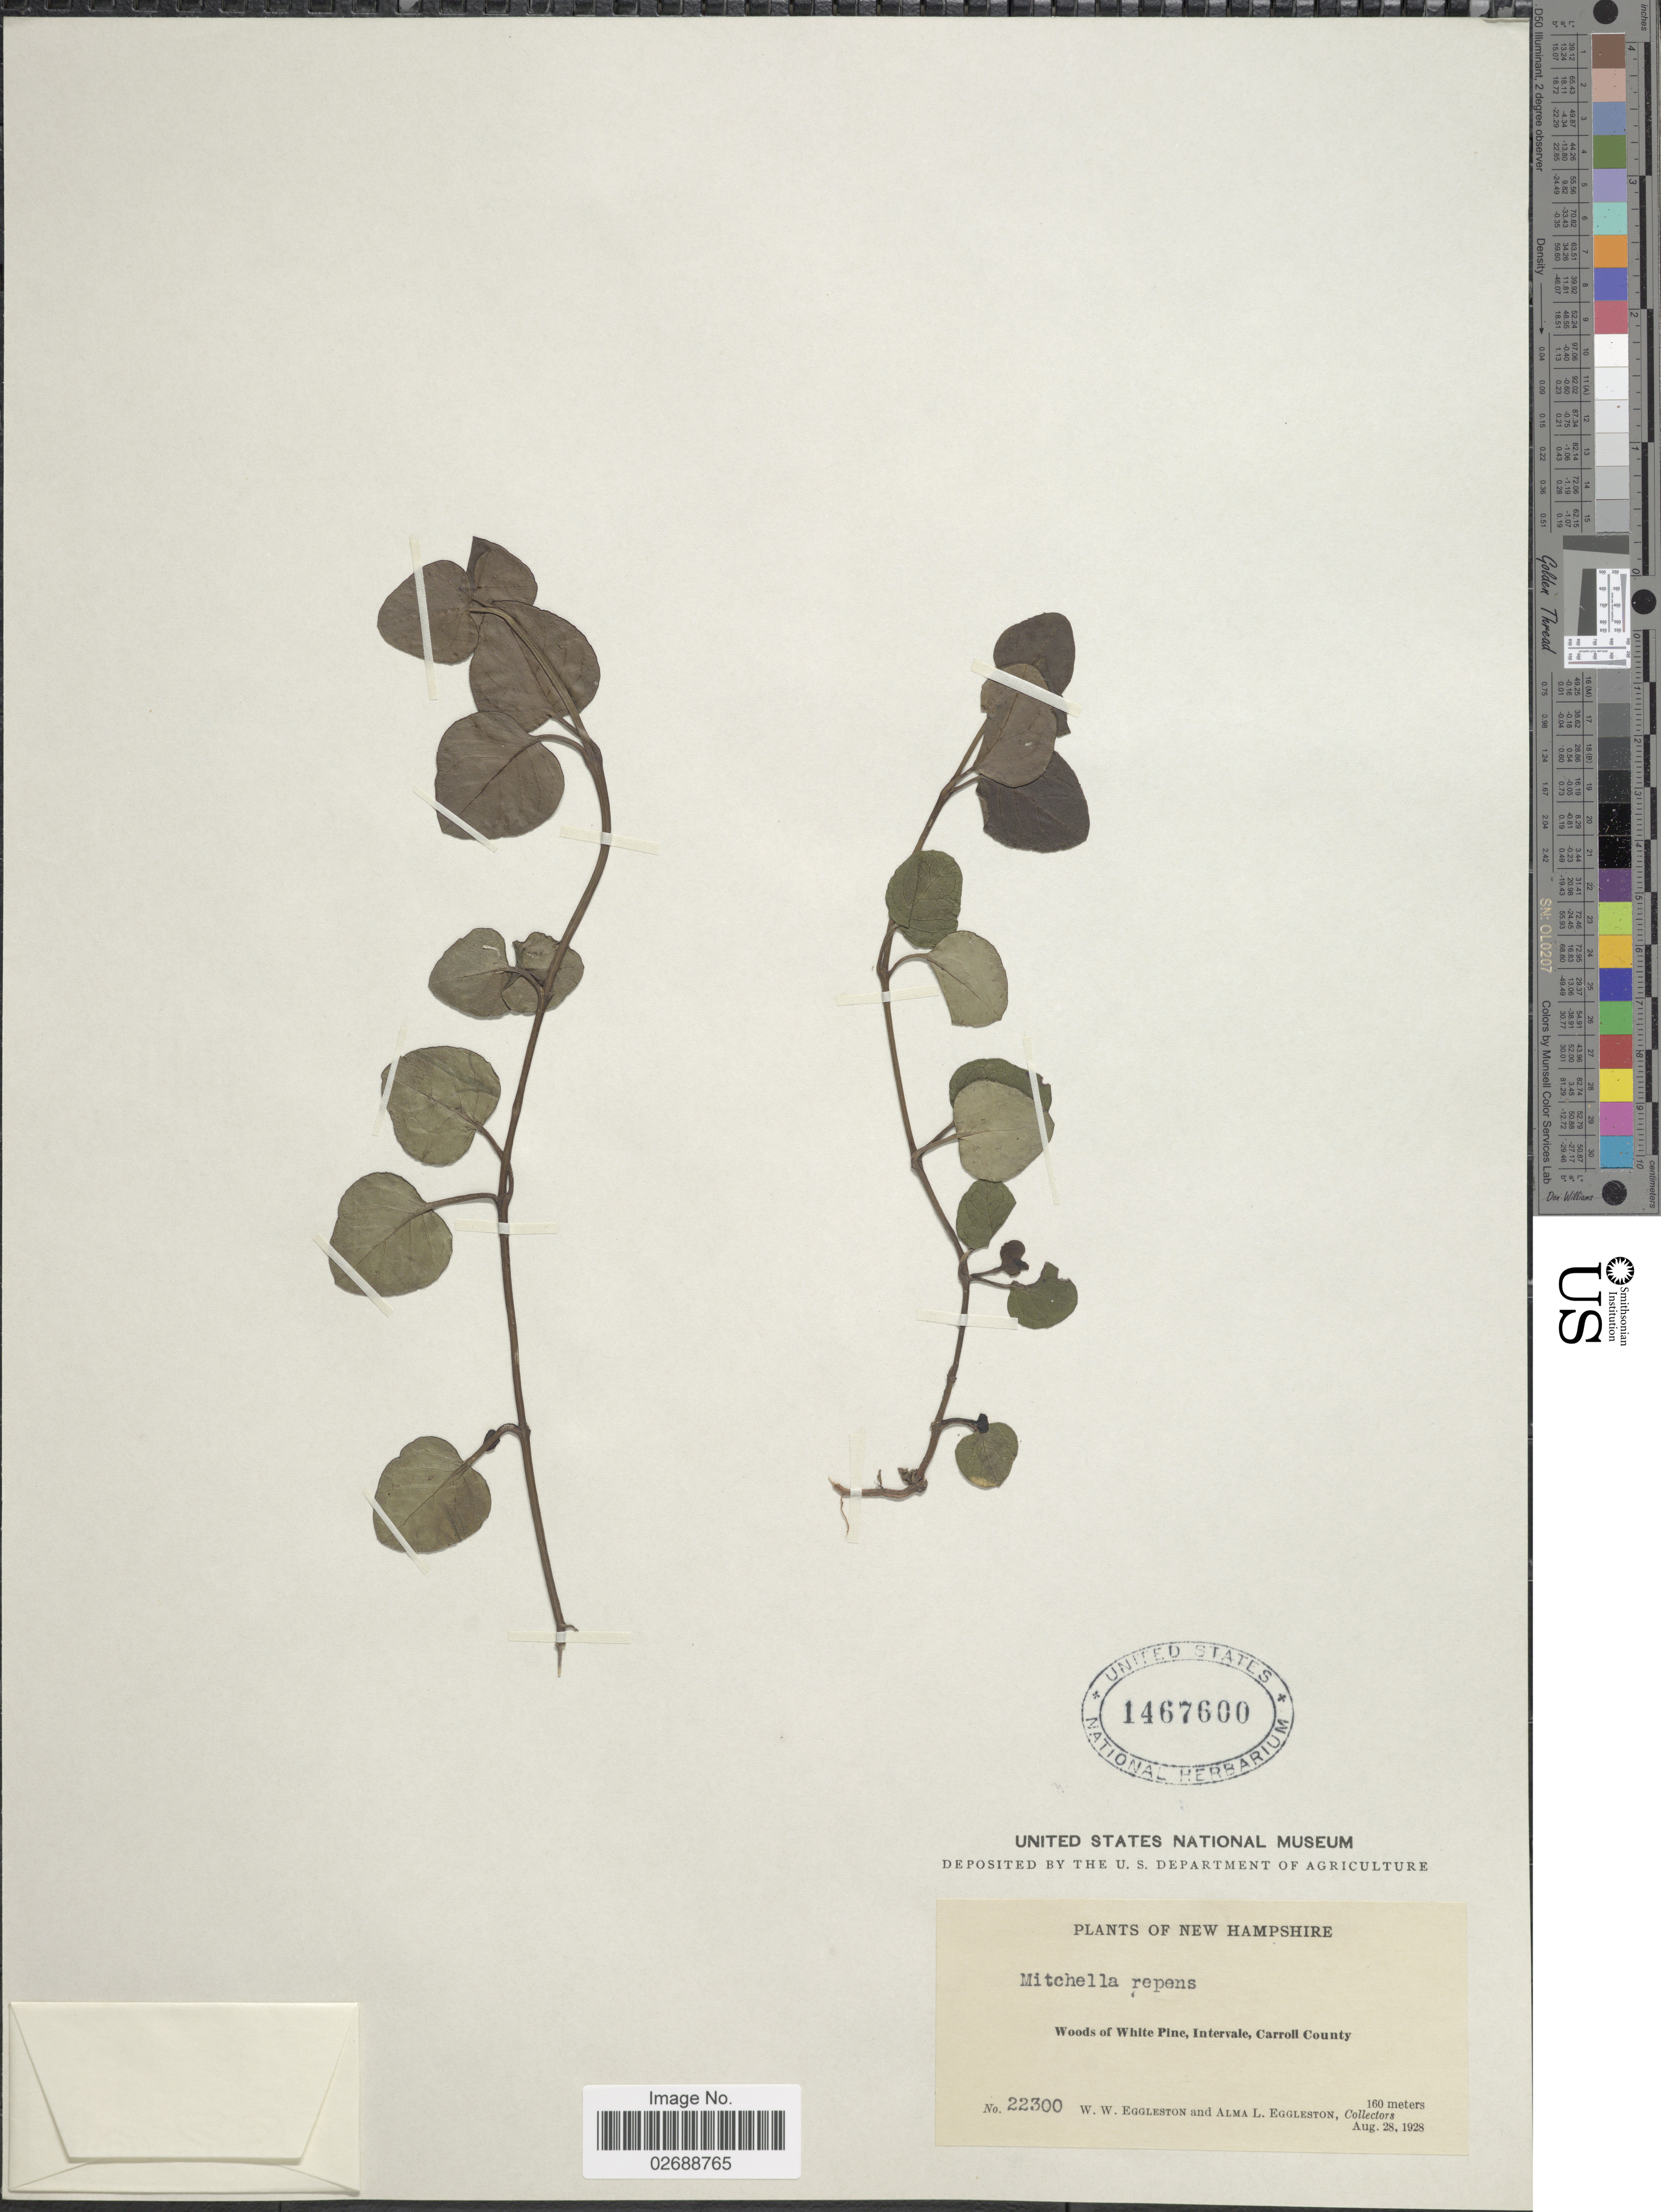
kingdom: Plantae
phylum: Tracheophyta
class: Magnoliopsida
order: Gentianales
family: Rubiaceae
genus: Mitchella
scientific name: Mitchella repens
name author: L.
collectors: W. W. Eggleston & A. Eggleston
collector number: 22300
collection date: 1928-08-28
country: United States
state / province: New Hampshire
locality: Woods of White Pine, Intervale, Carroll County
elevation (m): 160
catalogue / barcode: US 1467600